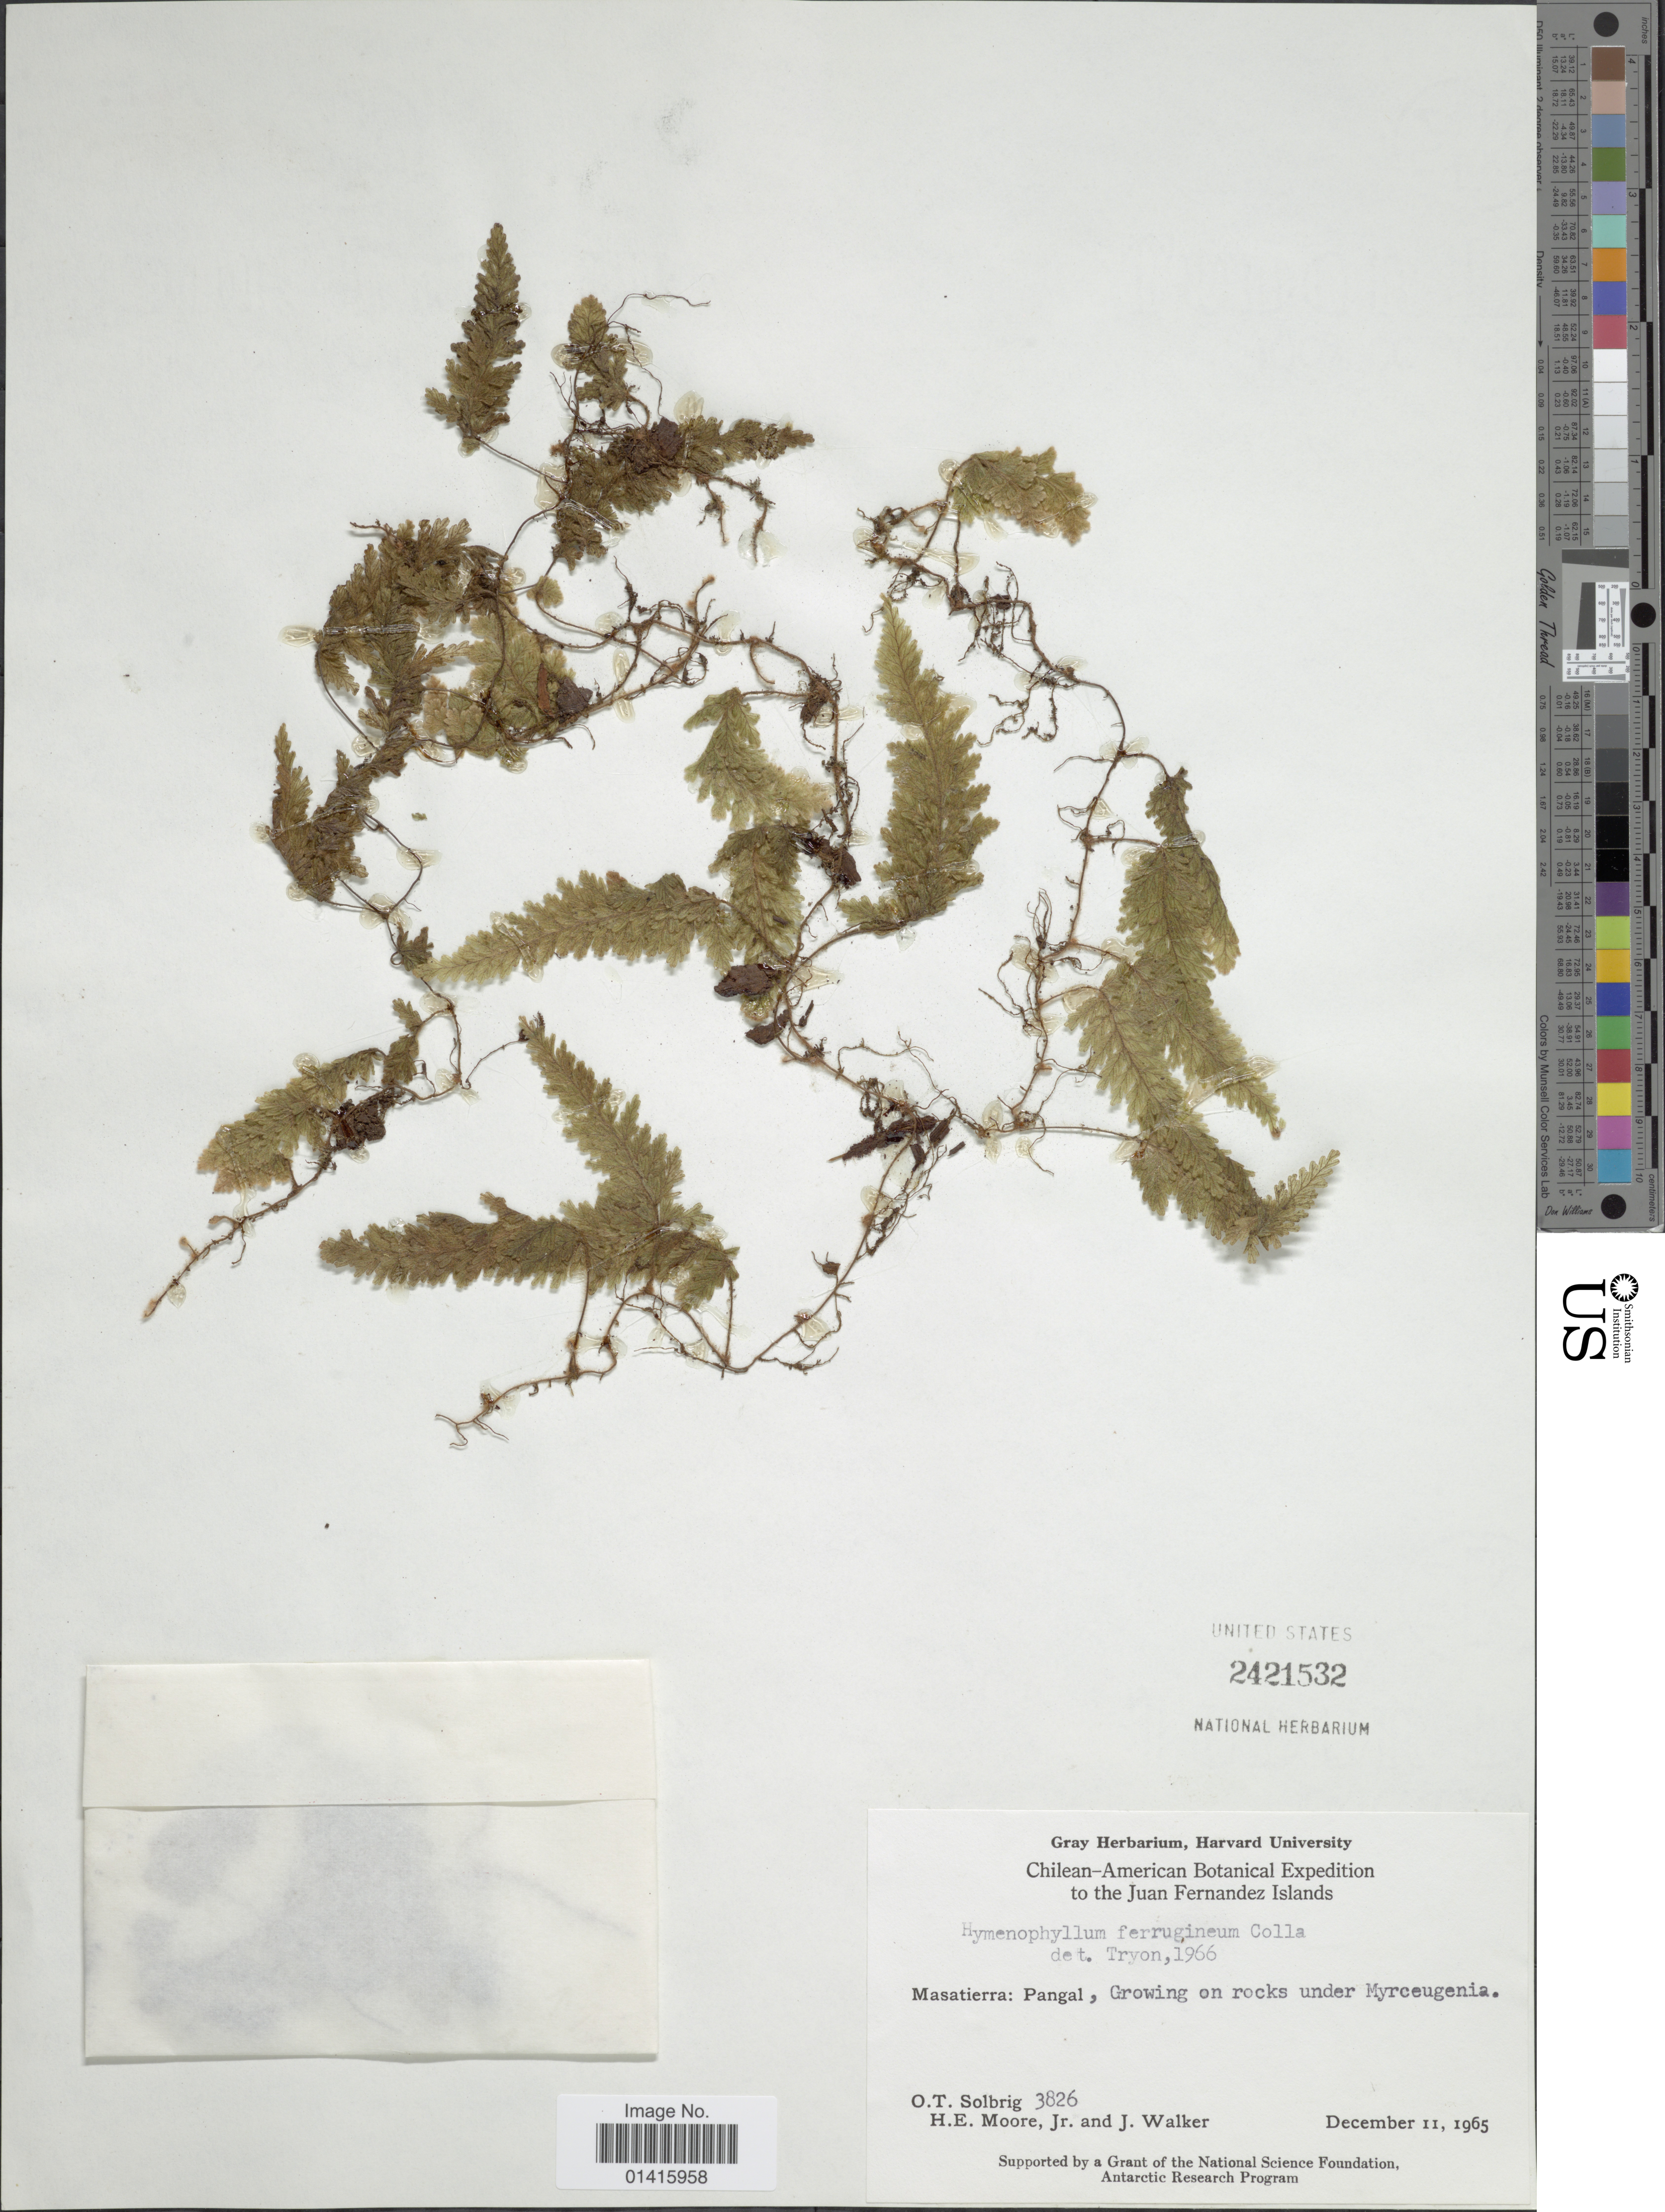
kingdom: Plantae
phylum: Tracheophyta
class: Polypodiopsida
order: Hymenophyllales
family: Hymenophyllaceae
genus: Hymenophyllum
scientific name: Hymenophyllum ferrugineum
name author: Colla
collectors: O. T. Solbrig, H. Moore & J. Walker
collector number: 3826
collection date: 1965-12-11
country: Chile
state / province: Valparaíso (V)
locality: Juan Fernandez Islands, Masatierra: Pangal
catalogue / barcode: US 2421532